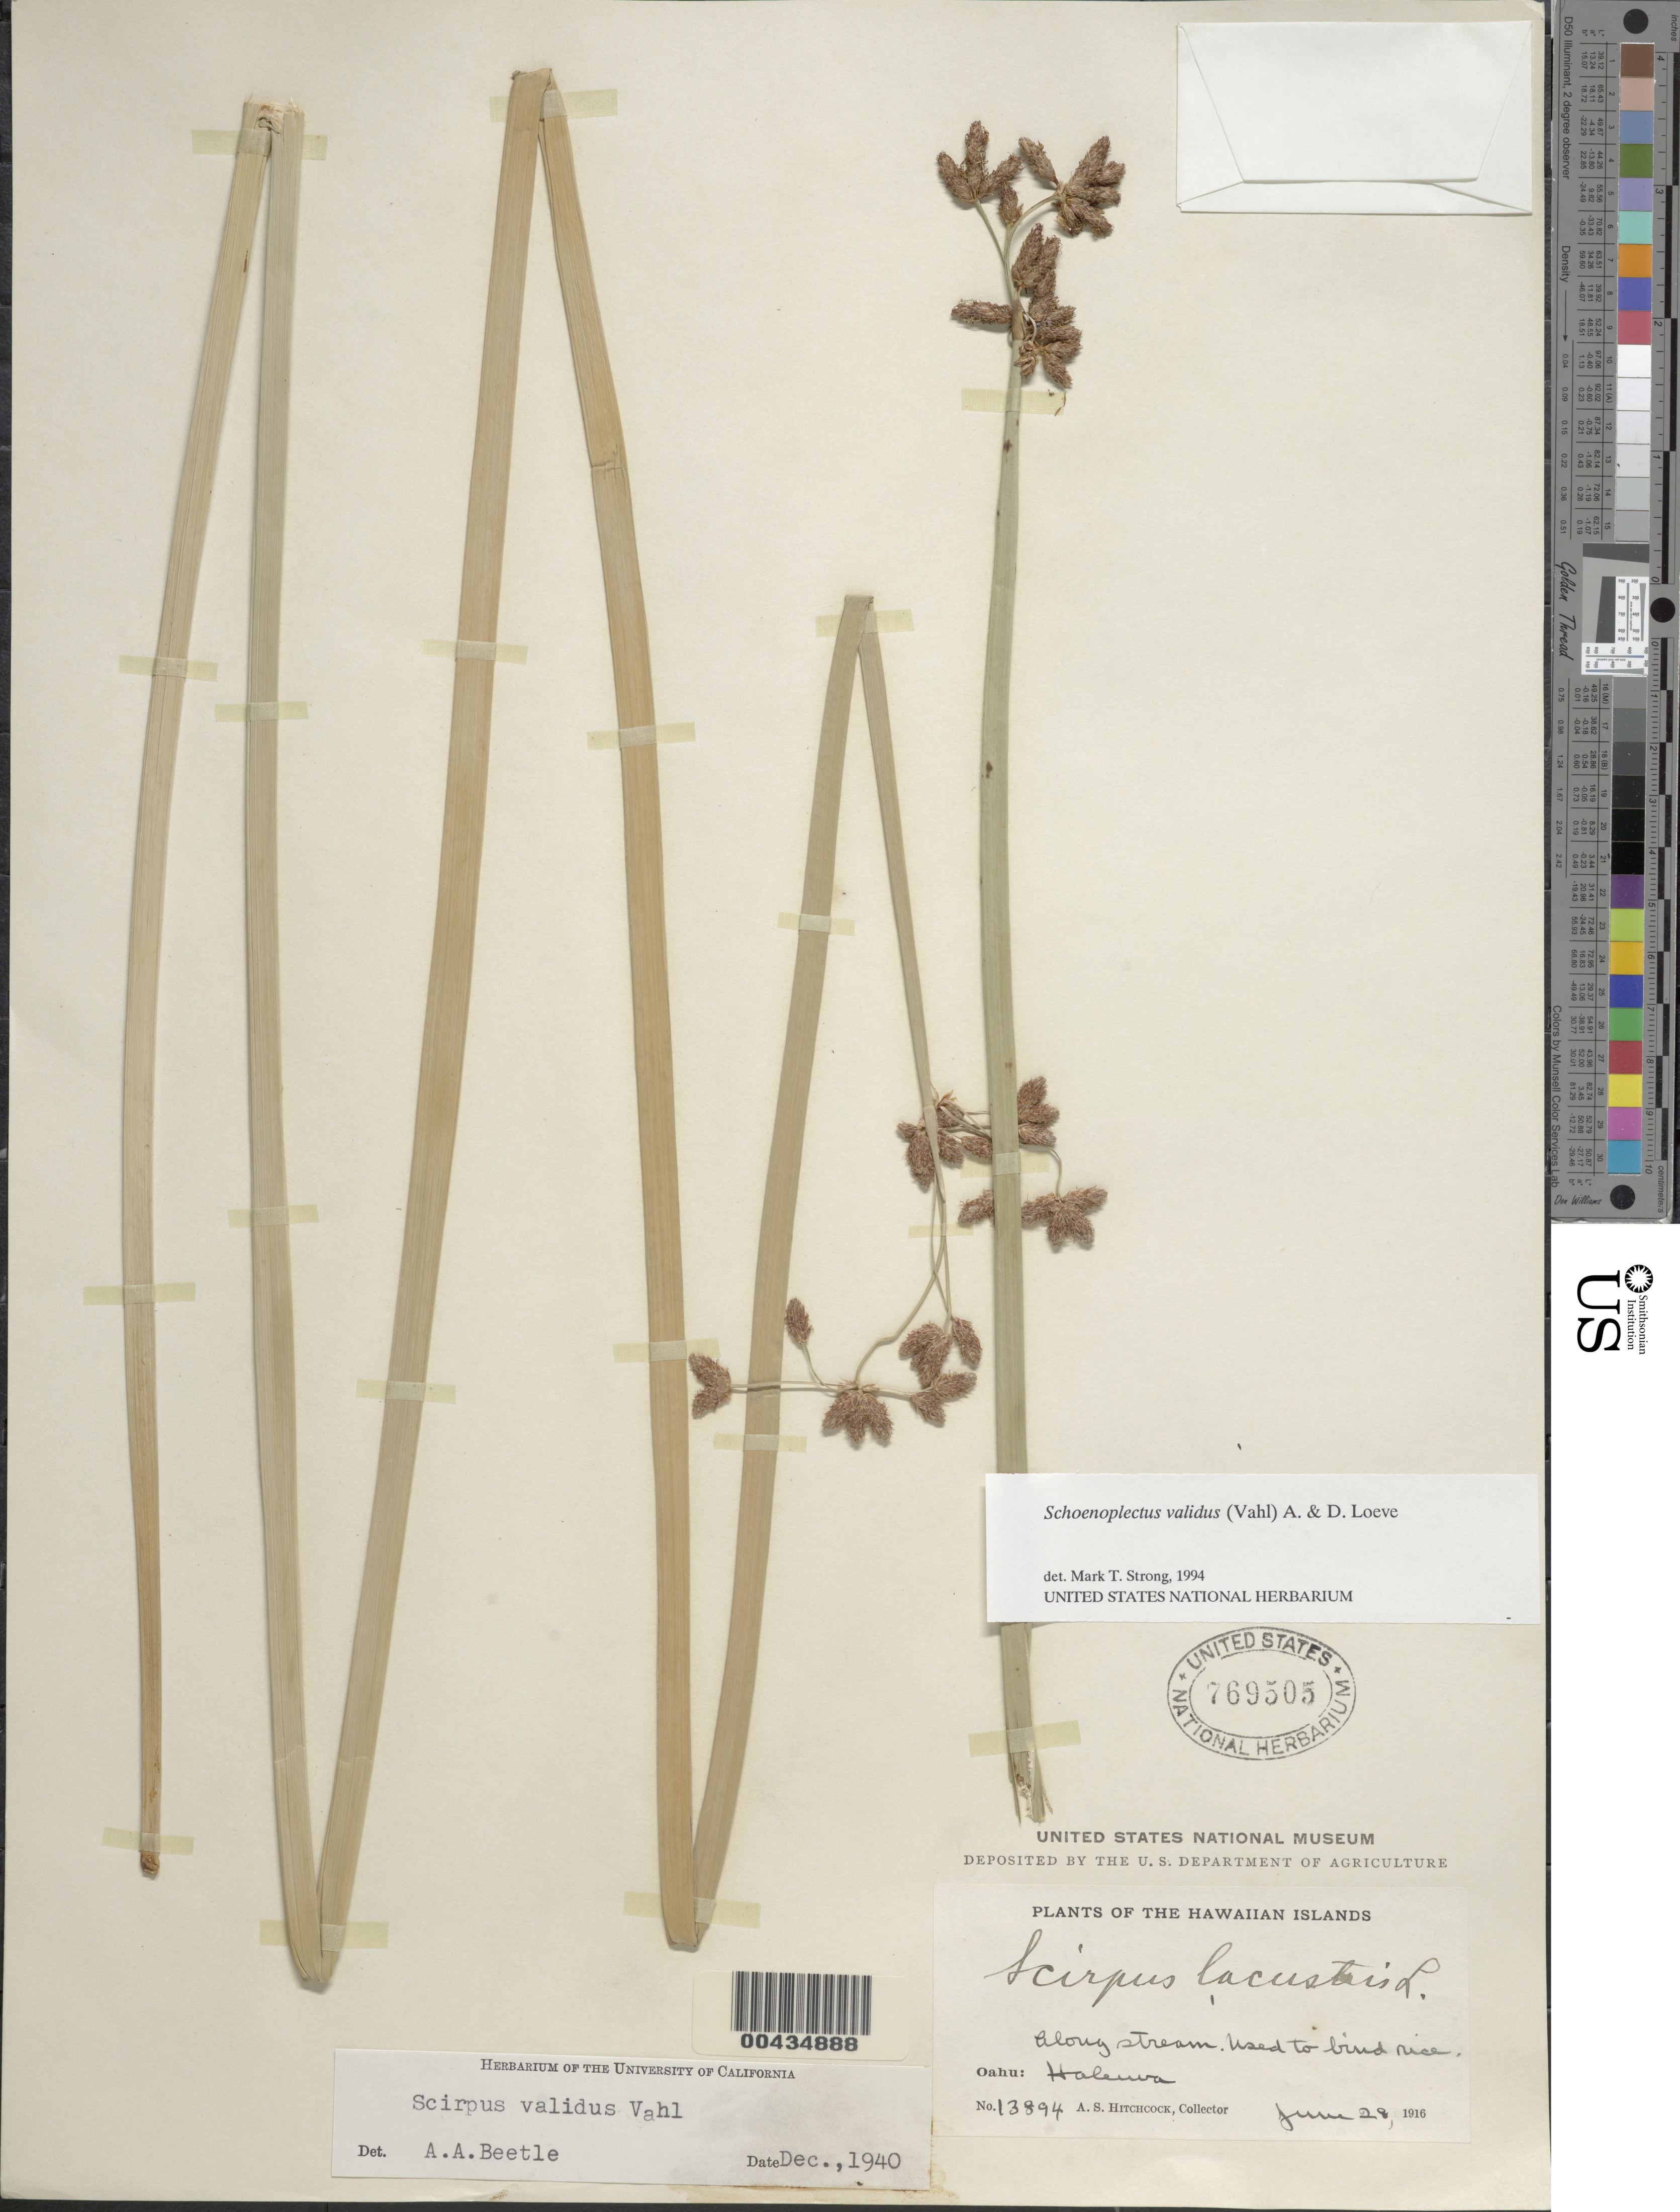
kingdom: Plantae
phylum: Tracheophyta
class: Liliopsida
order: Poales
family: Cyperaceae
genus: Schoenoplectus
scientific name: Schoenoplectus tabernaemontani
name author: (C.C. Gmel.) Palla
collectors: A. S. Hitchcock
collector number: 13894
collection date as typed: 28 Jun 1916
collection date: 1916-06-28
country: United States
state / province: Hawaii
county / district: Kauai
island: Kaua'i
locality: Halawa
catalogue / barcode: US 769505